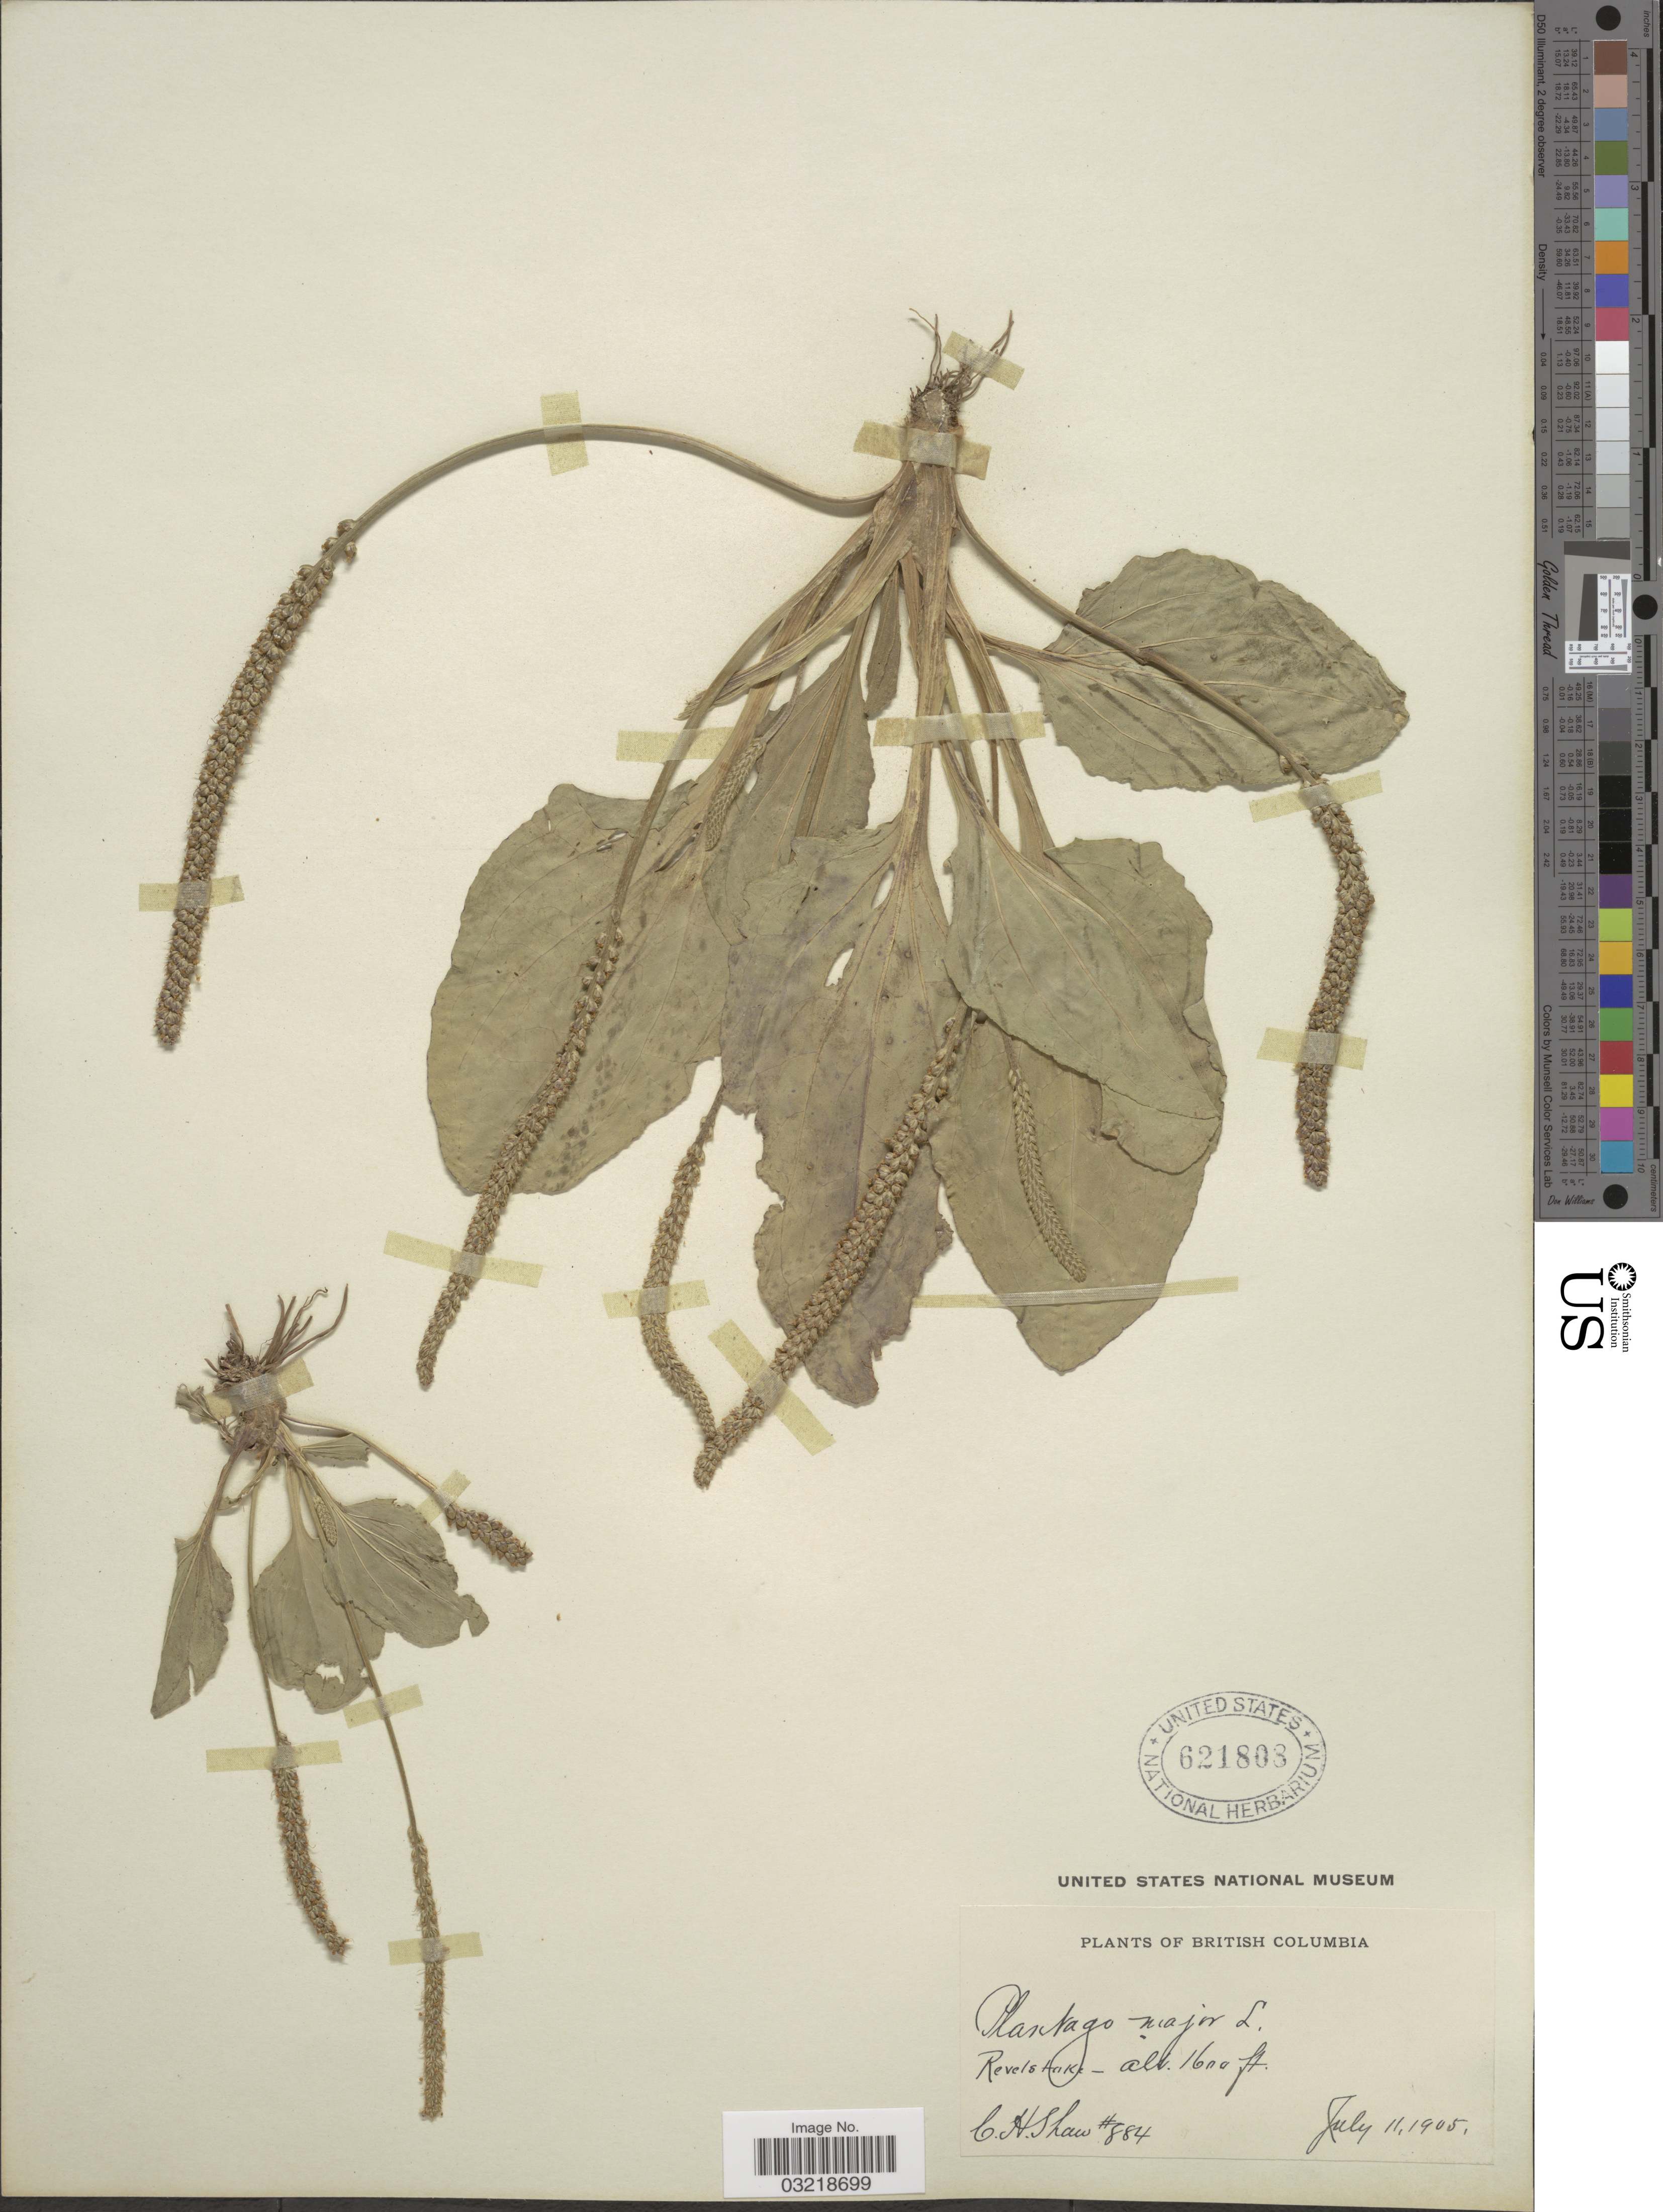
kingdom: Plantae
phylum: Tracheophyta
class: Magnoliopsida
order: Lamiales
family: Plantaginaceae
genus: Plantago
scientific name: Plantago major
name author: L.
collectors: C. H. Shaw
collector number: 884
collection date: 1905-07-11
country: Canada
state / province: British Columbia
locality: Revelstoke.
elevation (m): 488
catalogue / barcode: US 621808